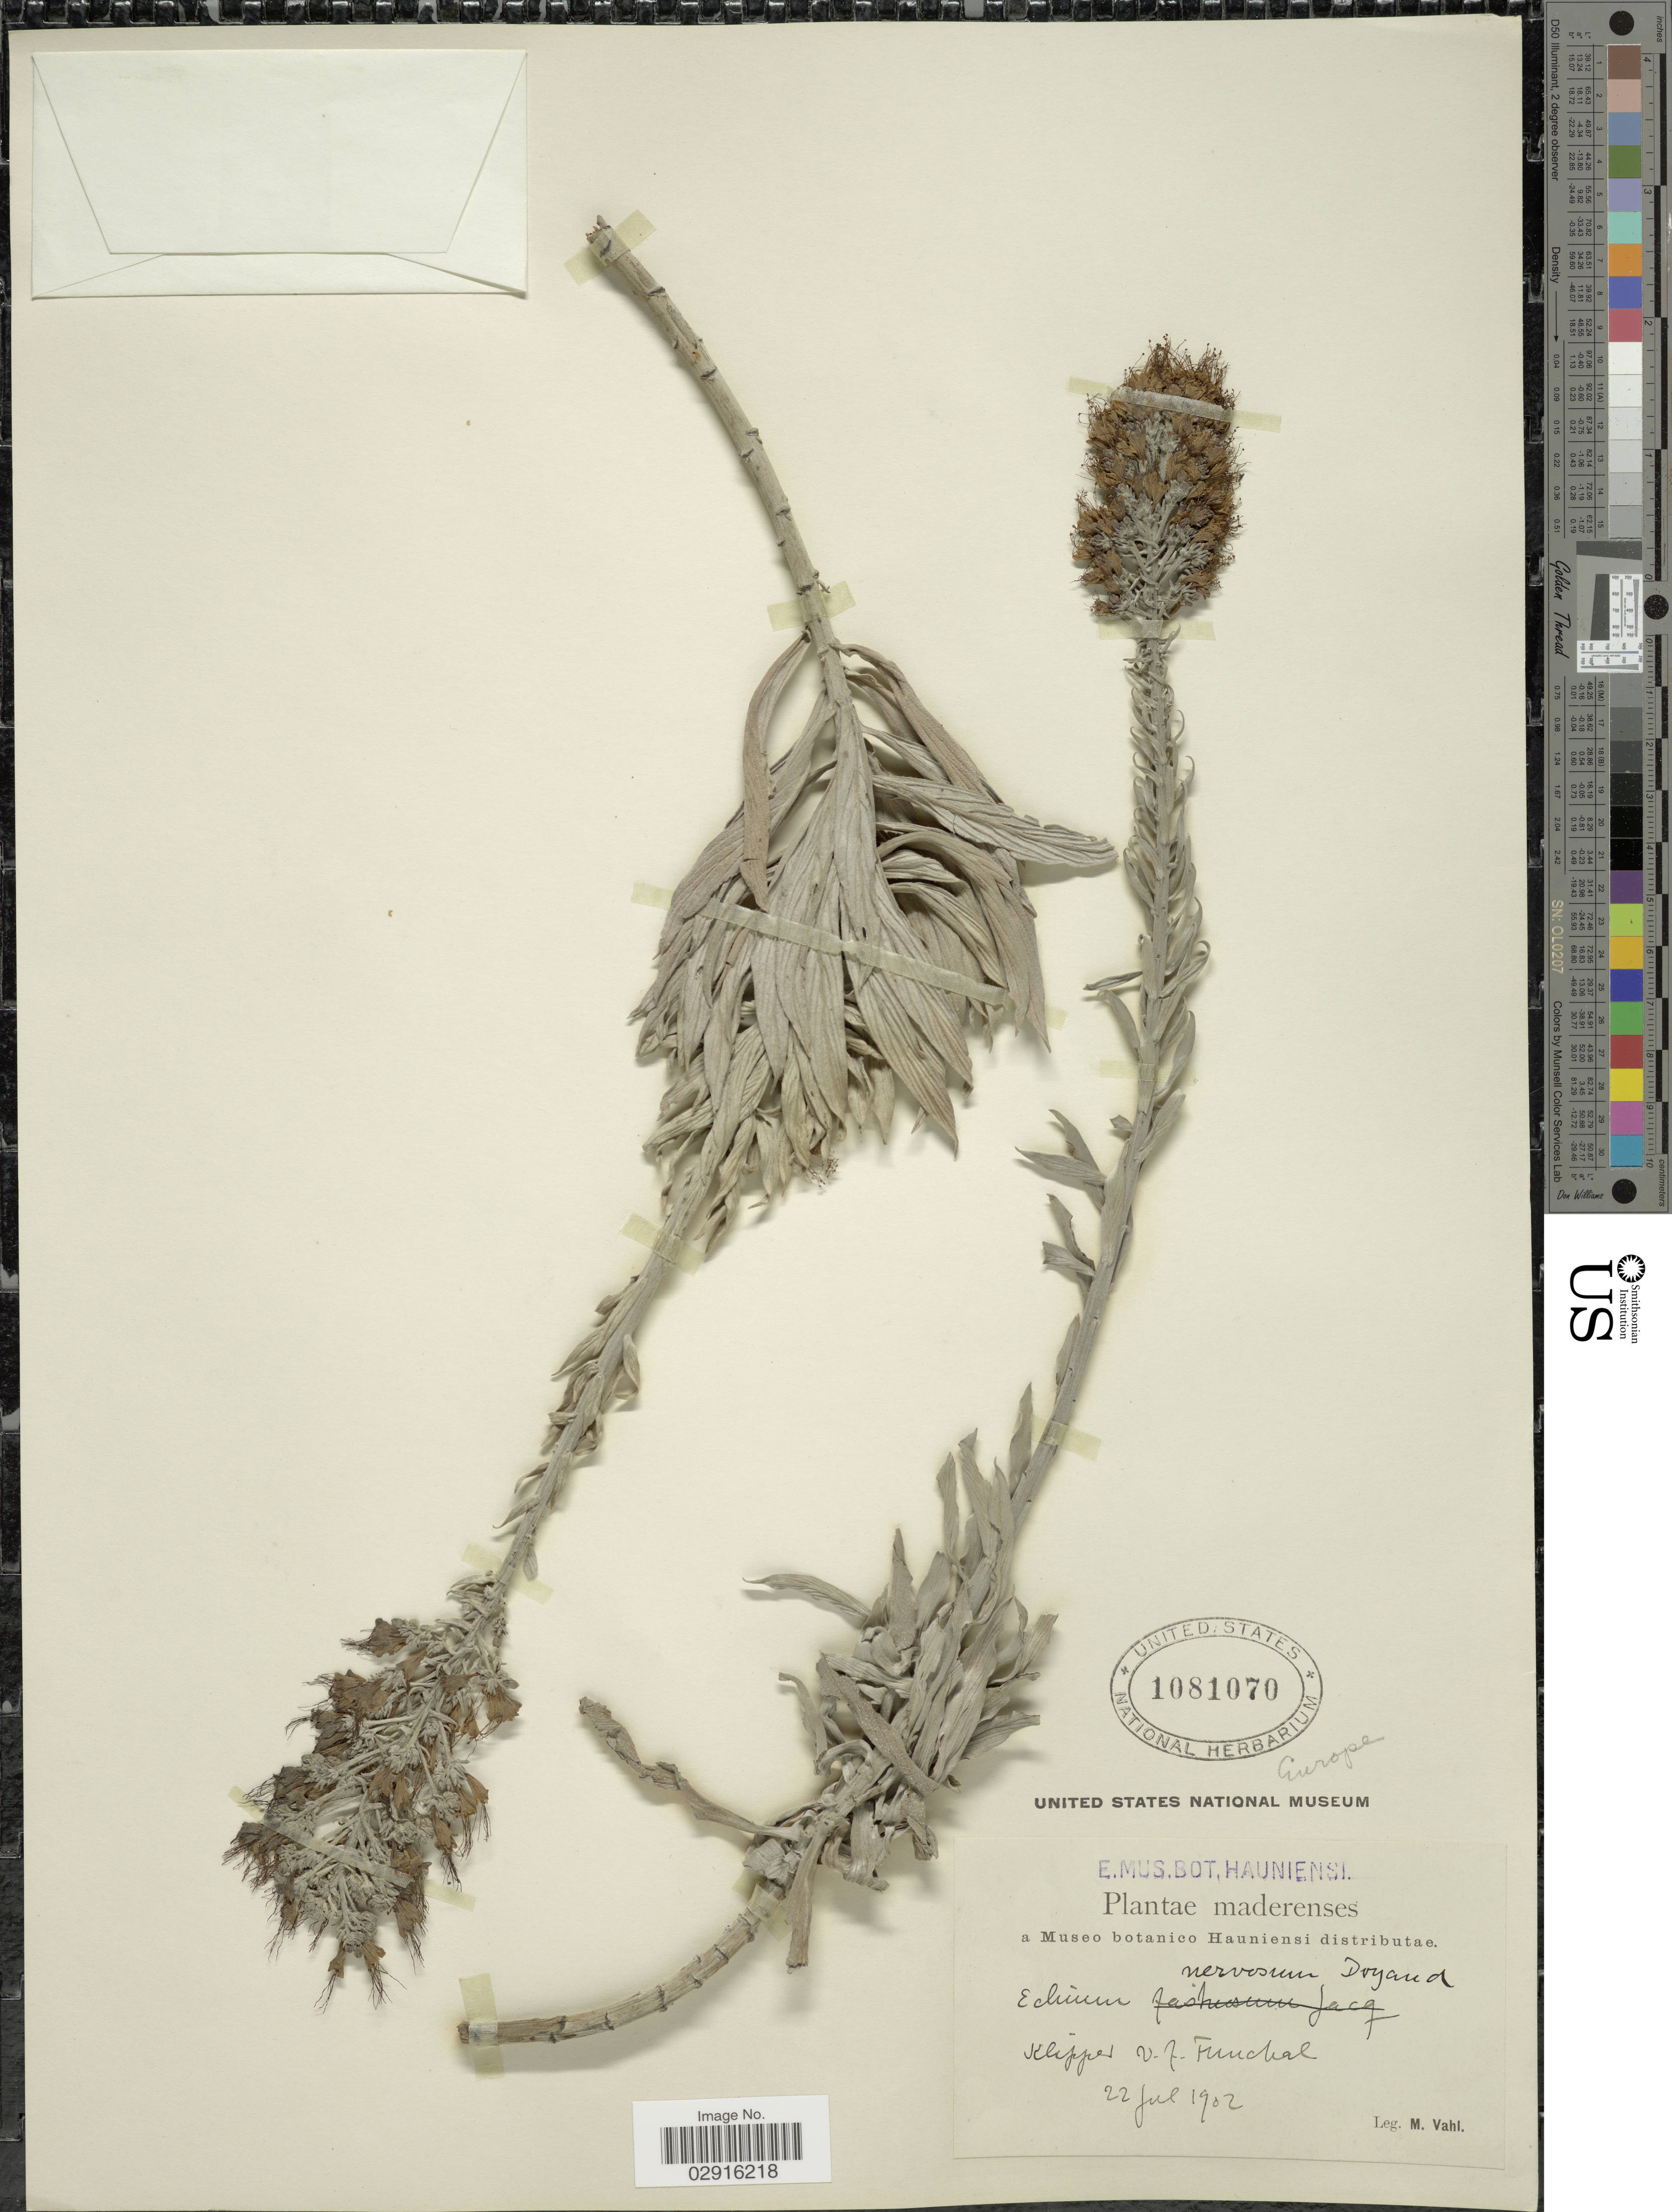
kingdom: Plantae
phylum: Tracheophyta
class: Magnoliopsida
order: Boraginales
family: Boraginaceae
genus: Echium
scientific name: Echium nervosum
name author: Dryand.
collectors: M. Vahl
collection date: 1902-07-22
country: Portugal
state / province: Madeira (Aut. Reg.)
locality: Maderenses. Klipper v.f. Funchal.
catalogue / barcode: US 1081070